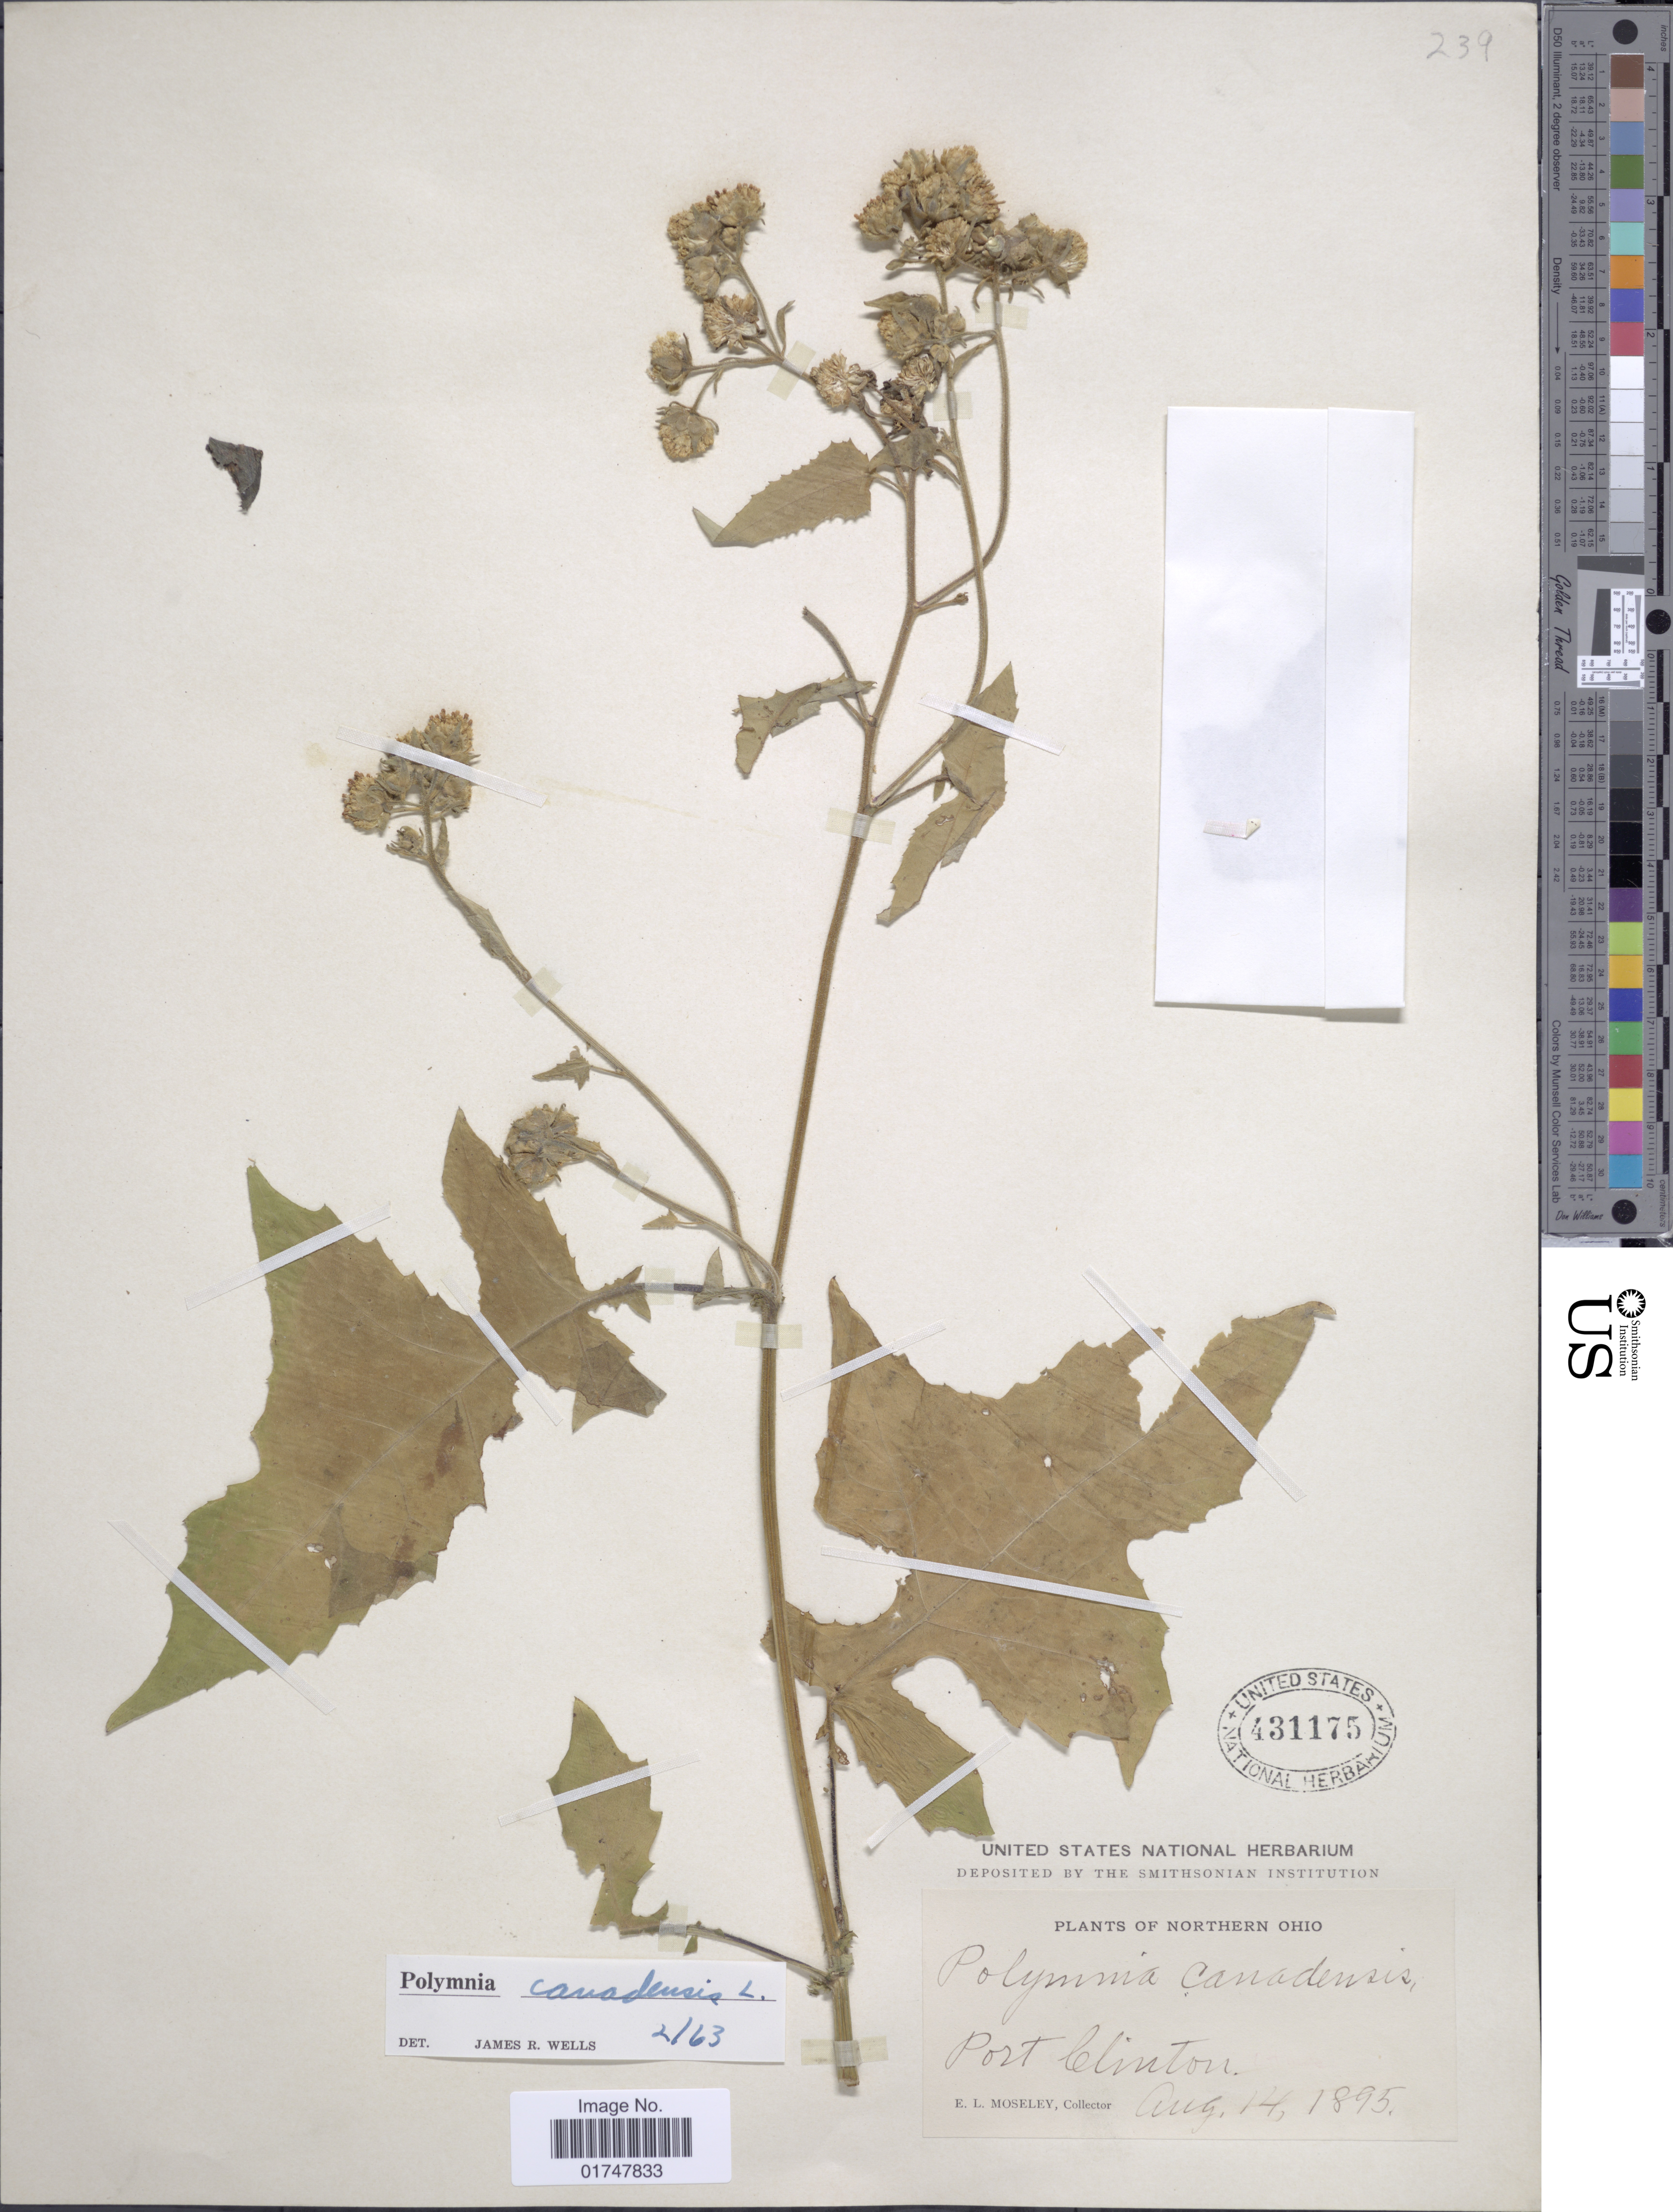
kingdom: Plantae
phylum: Tracheophyta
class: Magnoliopsida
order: Asterales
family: Asteraceae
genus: Polymnia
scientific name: Polymnia canadensis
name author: L.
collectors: E. Moseley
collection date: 1895-08-14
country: United States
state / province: Ohio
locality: Northern Ohio, Port Clinton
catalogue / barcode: US 431175